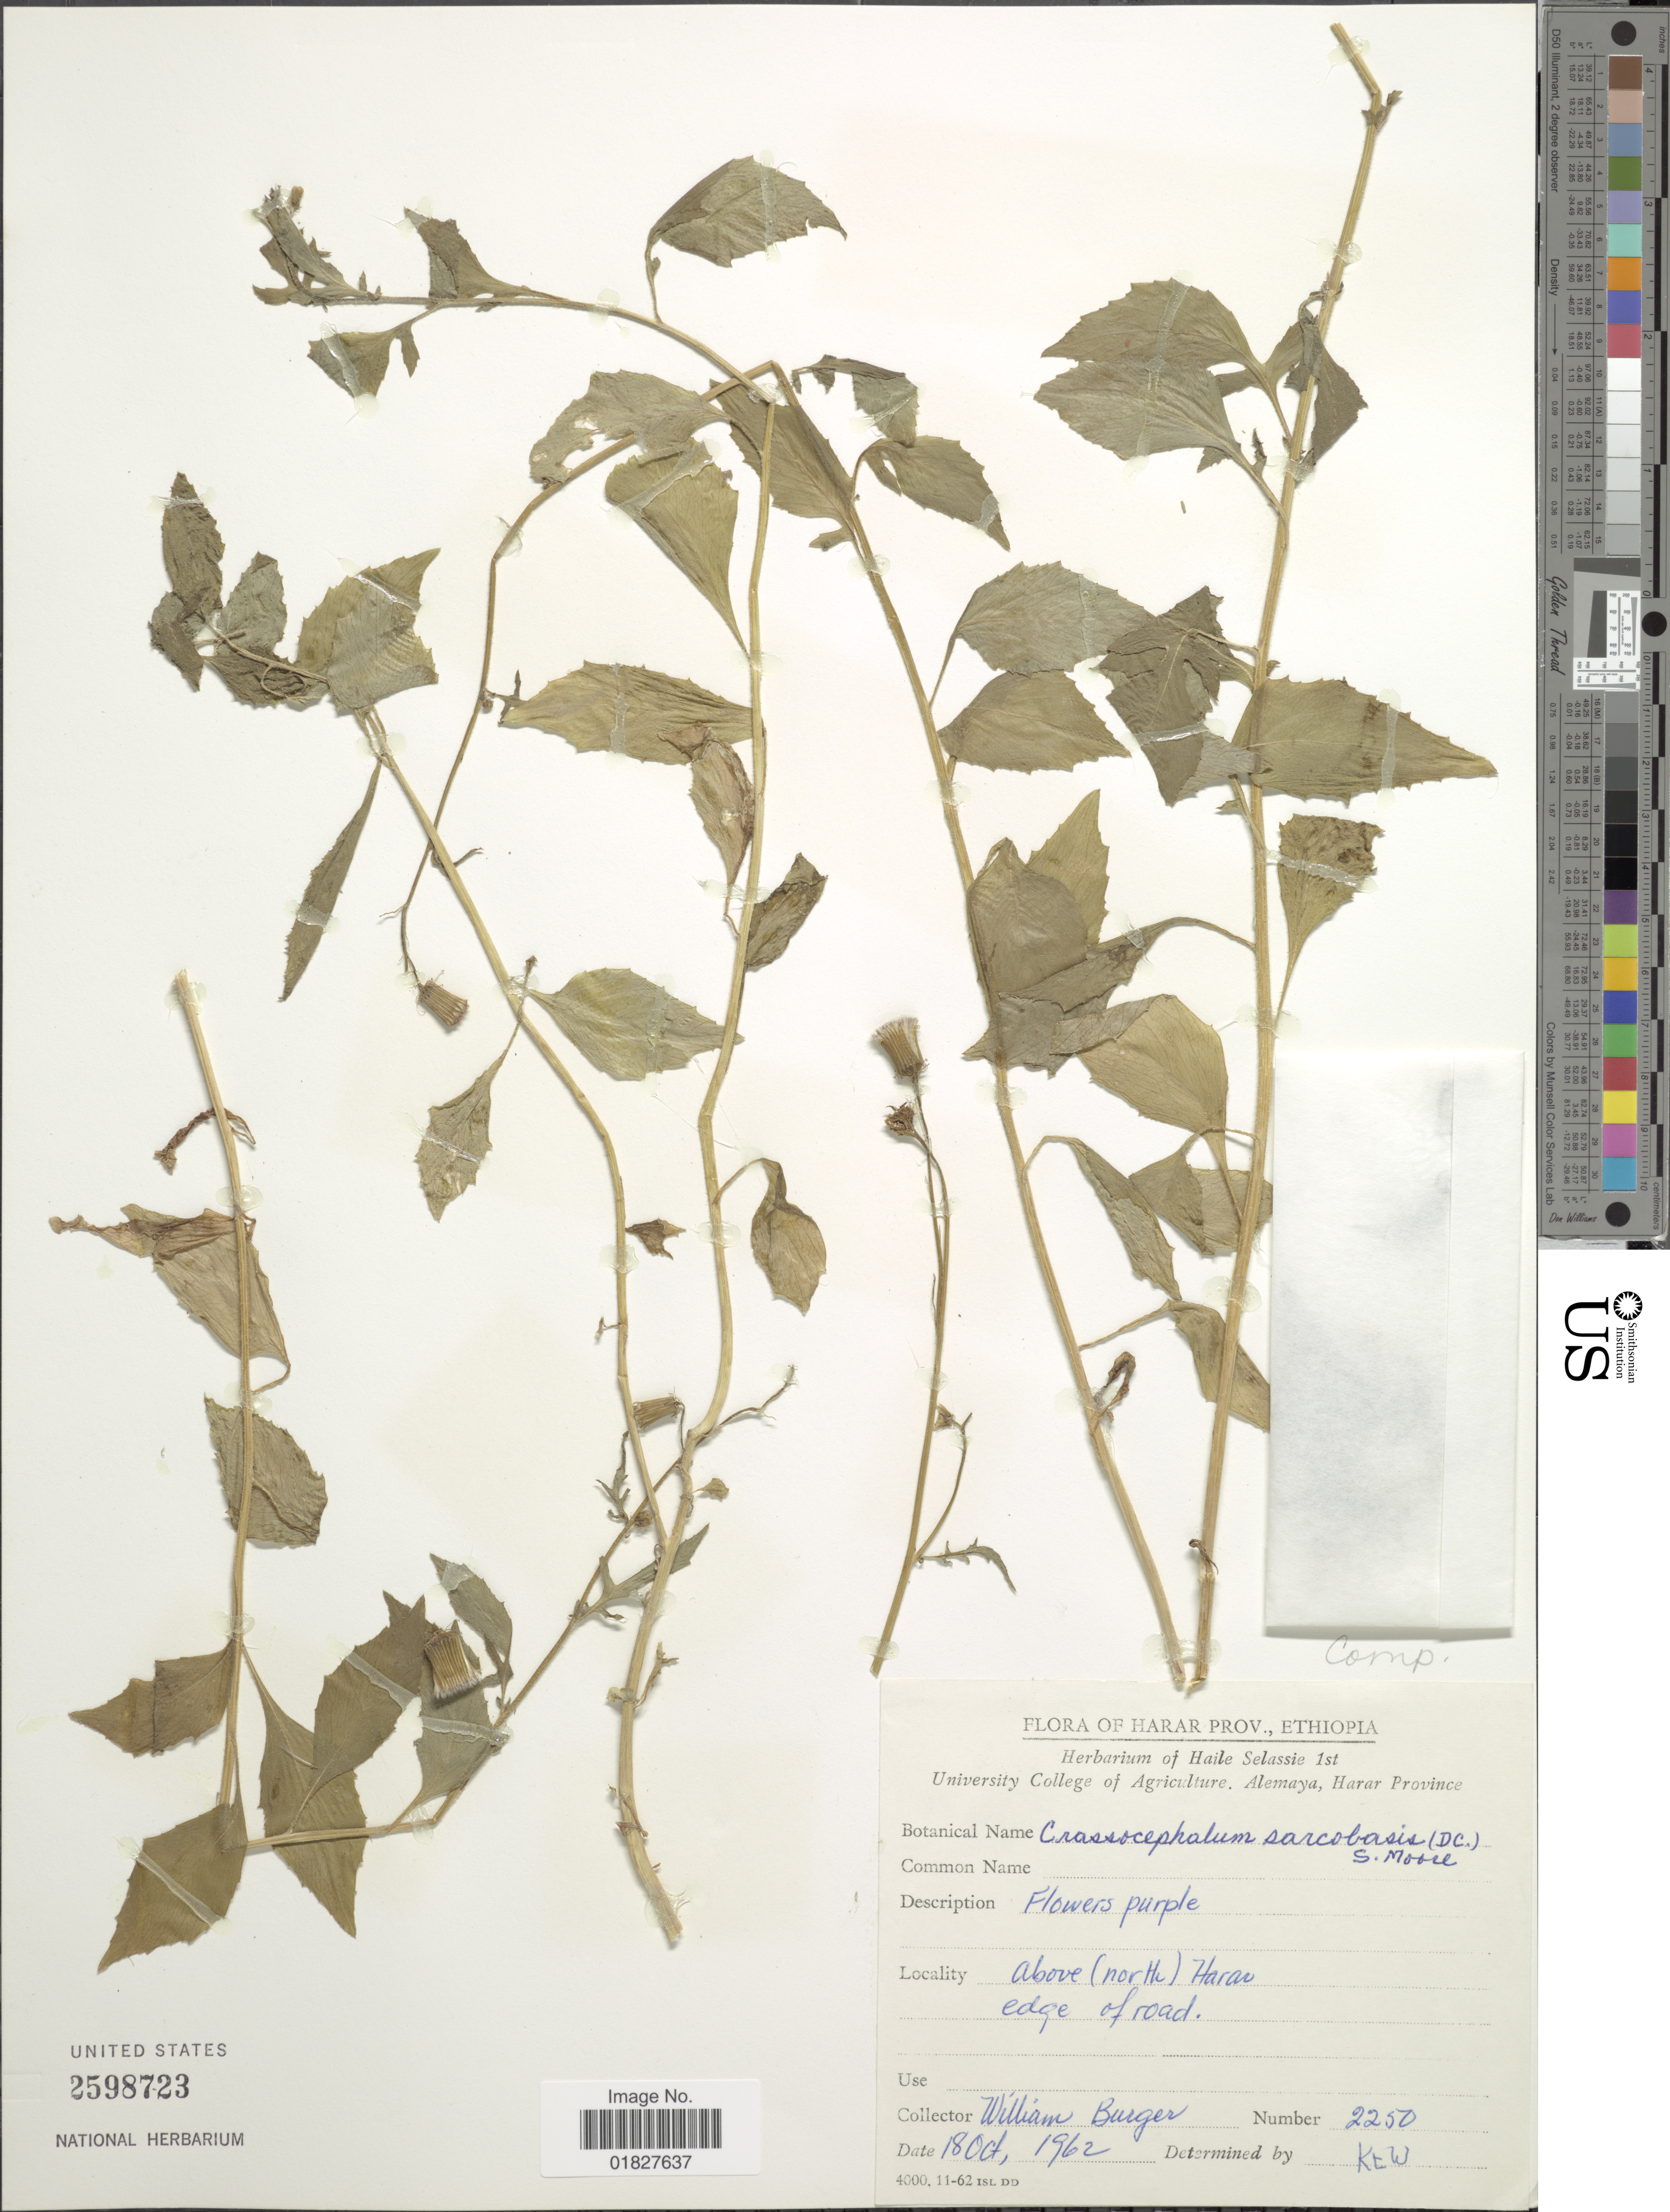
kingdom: Plantae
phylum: Tracheophyta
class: Magnoliopsida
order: Asterales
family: Asteraceae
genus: Crassocephalum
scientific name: Crassocephalum sarcobasis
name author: S. Moore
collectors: W. Burger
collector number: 2250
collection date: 1962-10-18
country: Ethiopia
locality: Harar Prov., above (North) Harar, edge of road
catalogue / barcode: US 2598723